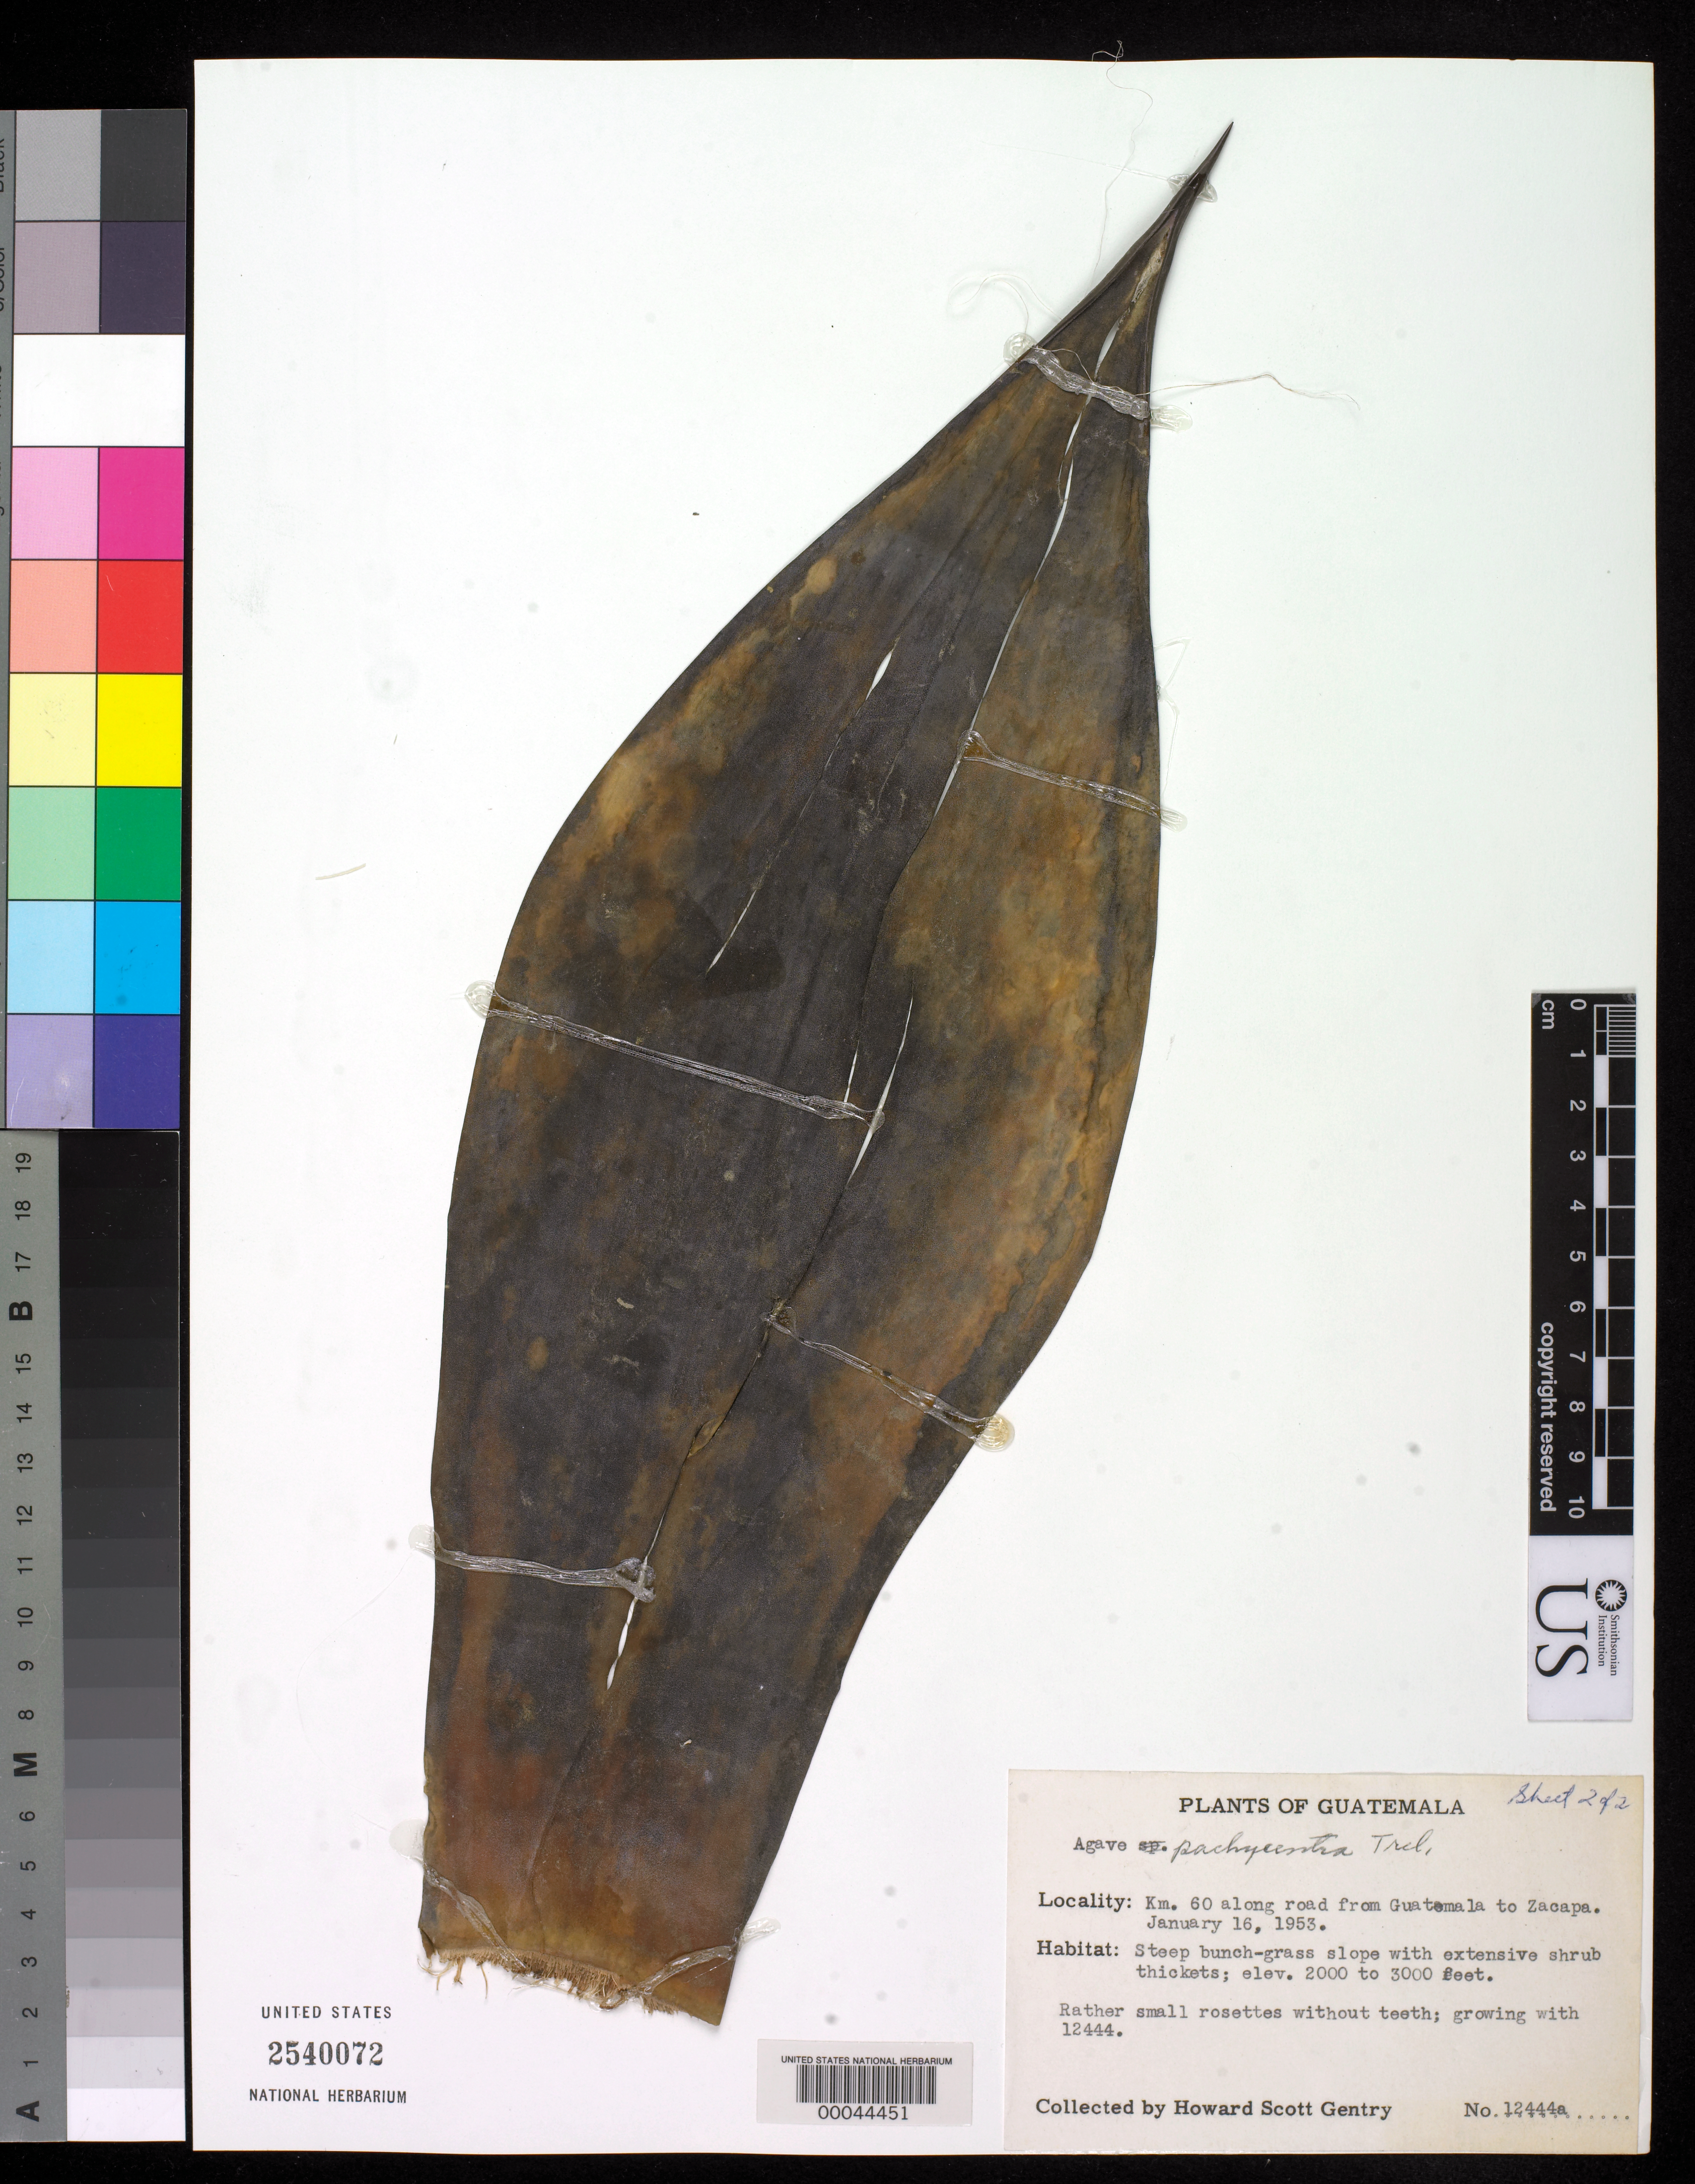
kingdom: Plantae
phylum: Tracheophyta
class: Liliopsida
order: Asparagales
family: Asparagaceae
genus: Agave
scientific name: Agave pachycentra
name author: Trel.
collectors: H. S. Gentry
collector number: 12444a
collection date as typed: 16 Jan 1953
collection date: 1953-01-16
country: Guatemala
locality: Km 60 along road from guatemala to Zacapa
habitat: Steep bunch-grass slope with extensive shrub thickets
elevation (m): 610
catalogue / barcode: US 2540072